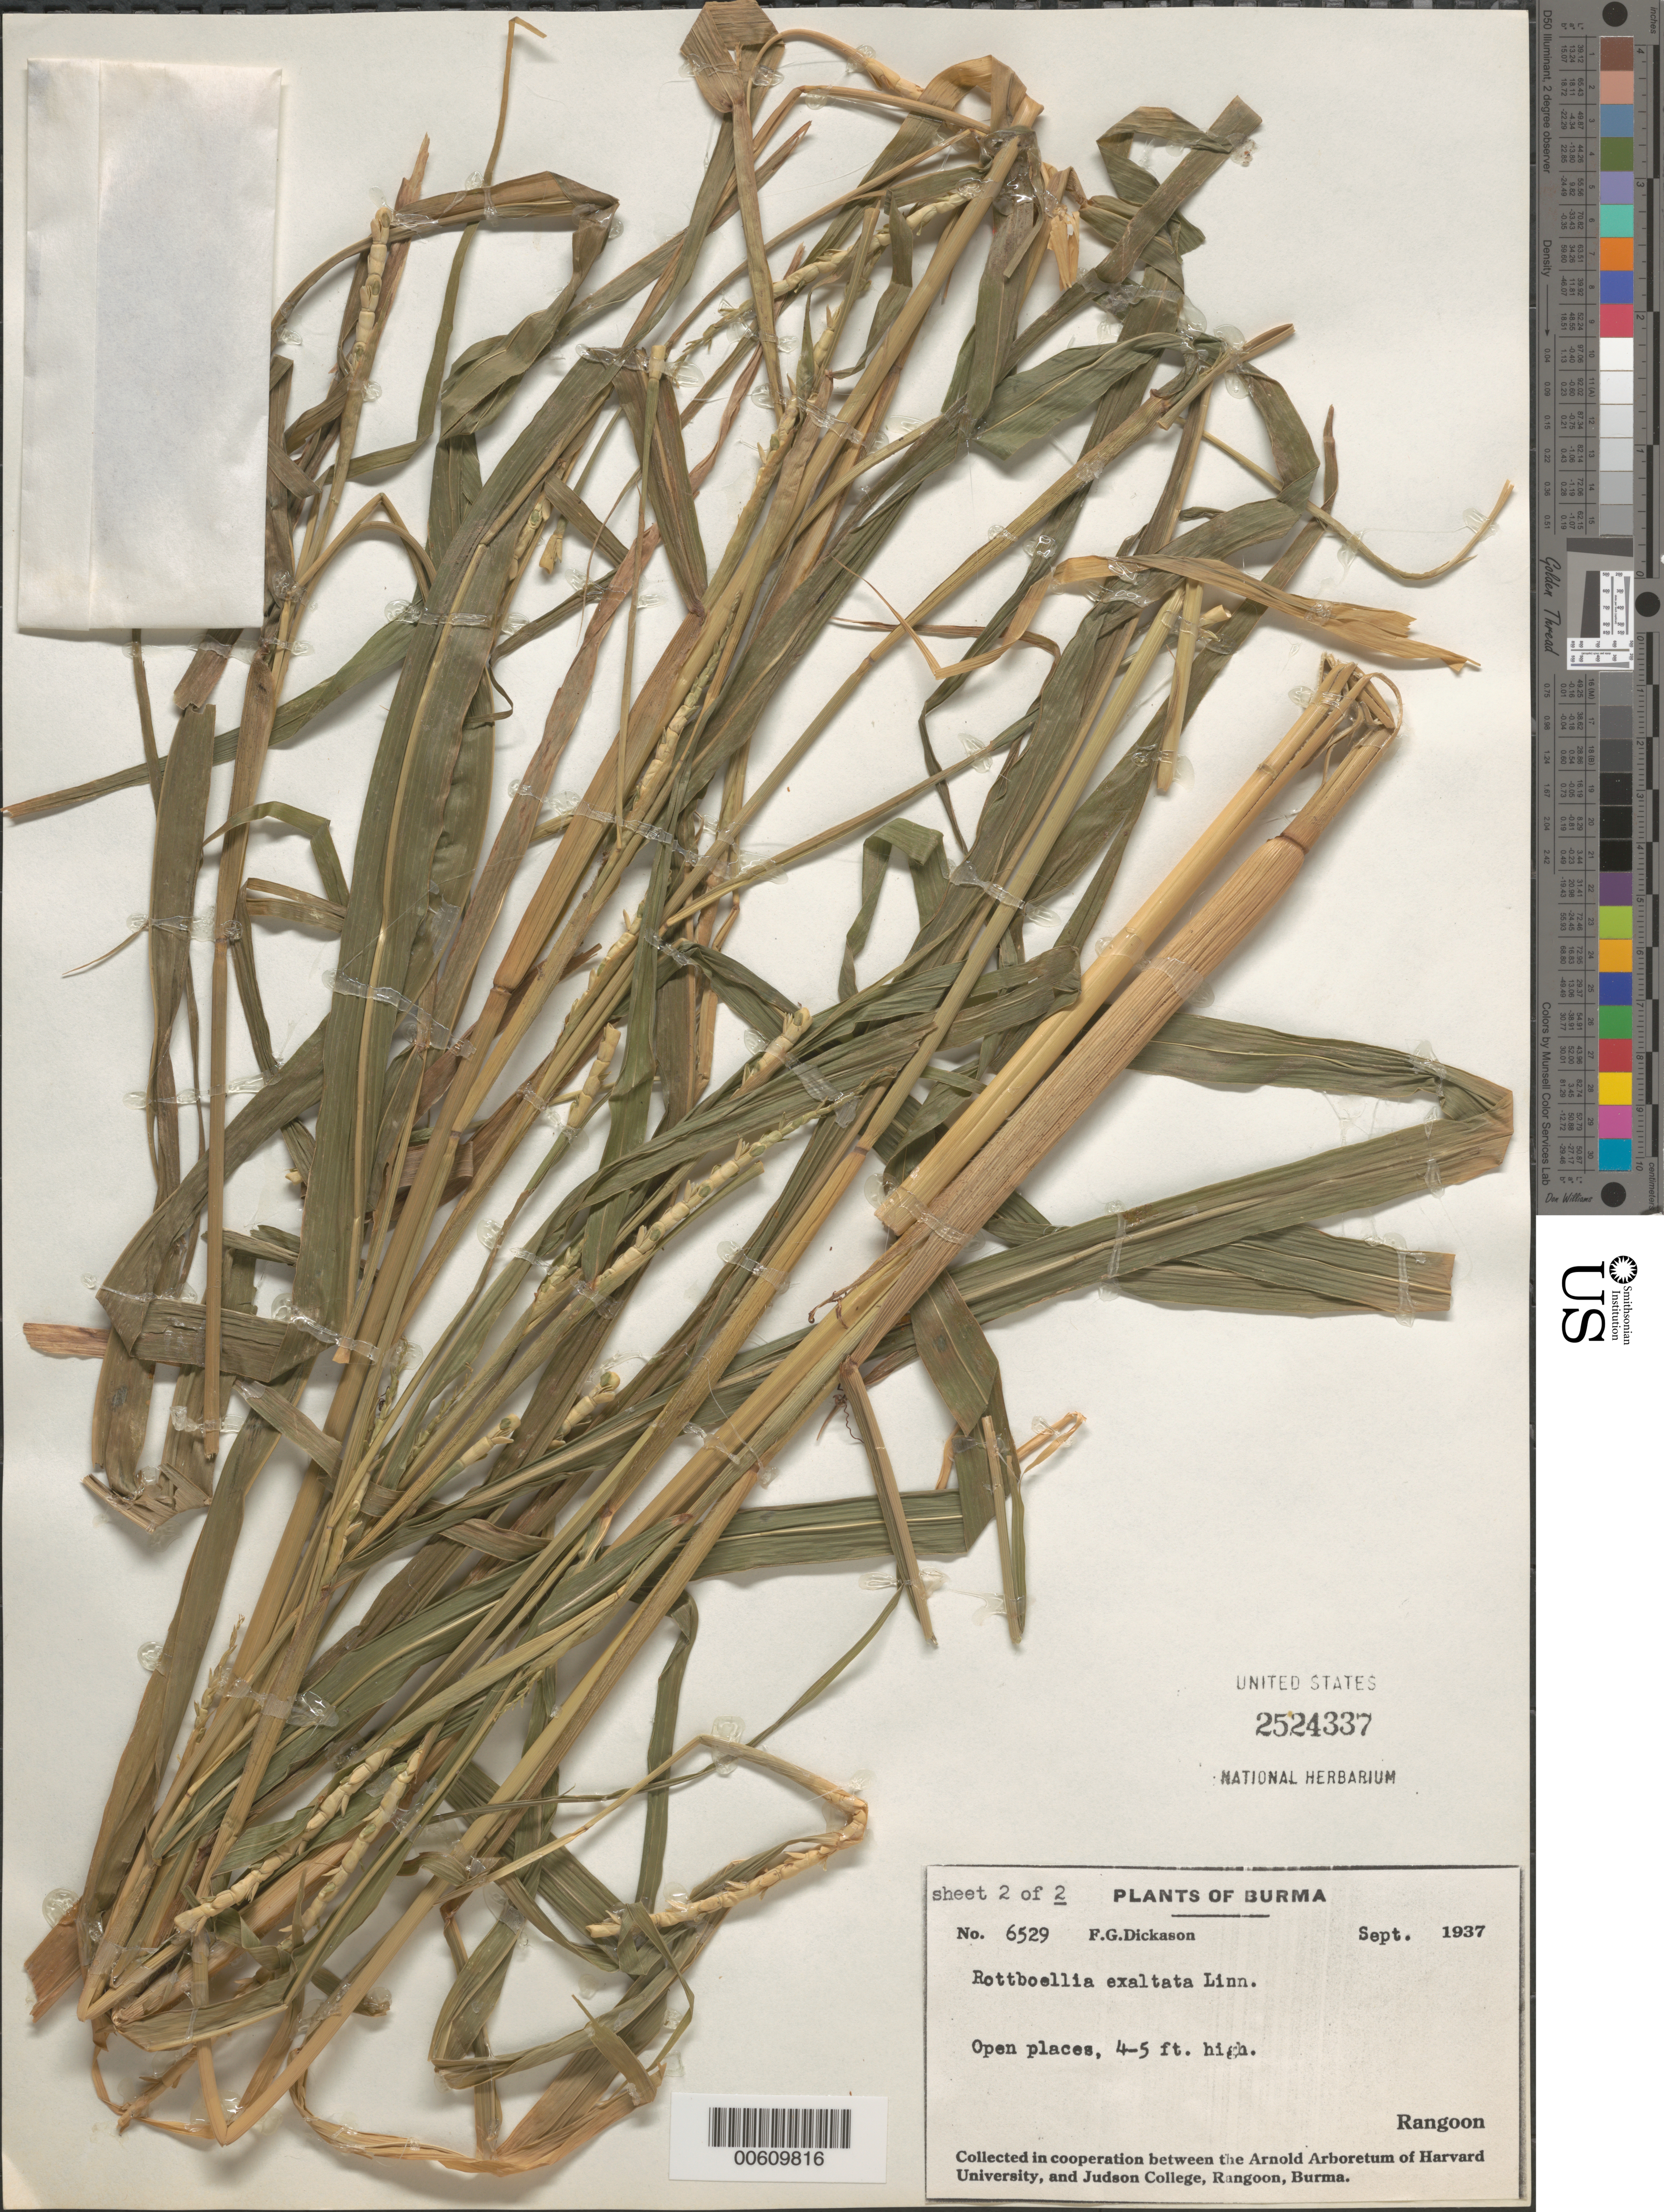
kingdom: Plantae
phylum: Tracheophyta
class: Liliopsida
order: Poales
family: Poaceae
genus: Rottboellia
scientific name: Rottboellia cochinchinensis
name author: (Lour.) Clayton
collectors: F. Dickason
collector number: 6529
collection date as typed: Sep 1937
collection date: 1937-09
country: Myanmar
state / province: Yangon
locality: Rangoon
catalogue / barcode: US 2524337